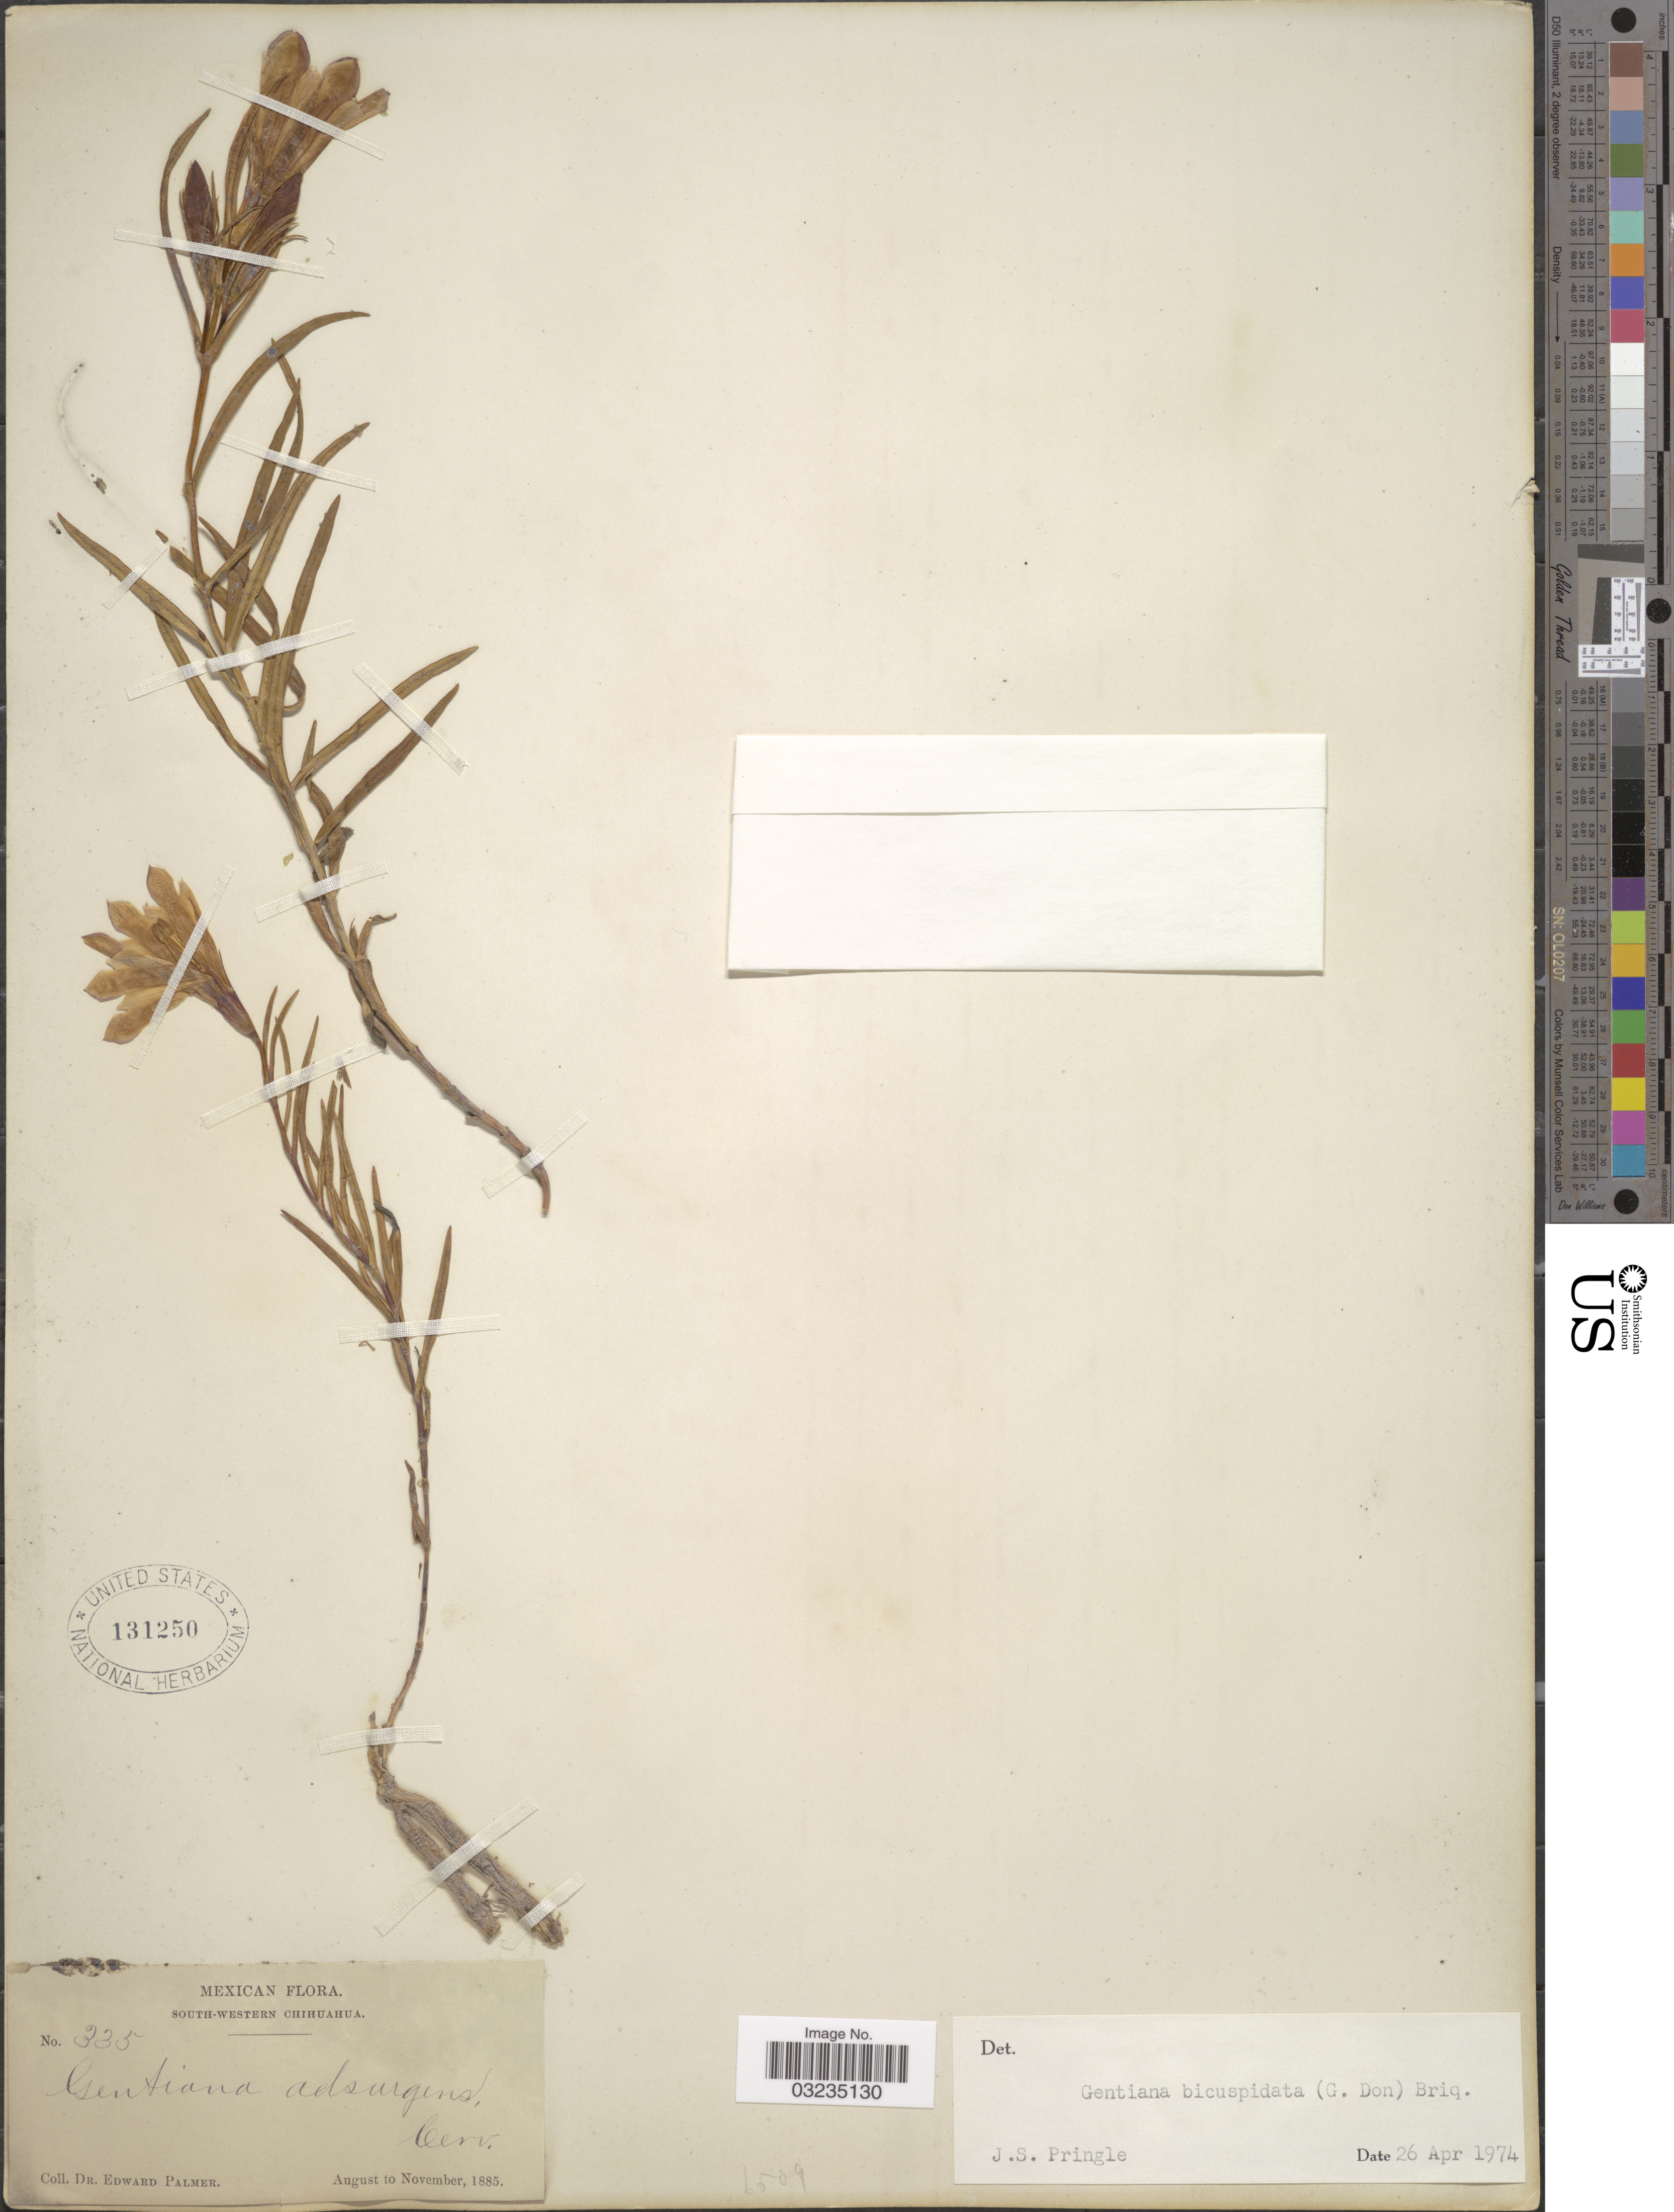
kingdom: Plantae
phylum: Tracheophyta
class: Magnoliopsida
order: Gentianales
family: Gentianaceae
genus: Gentiana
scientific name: Gentiana bicuspidata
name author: (G. Don) Briq.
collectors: E. Palmer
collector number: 335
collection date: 1885-08/1885-11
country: Mexico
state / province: Chihuahua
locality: South-Western Chihuahua.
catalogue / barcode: US 131250